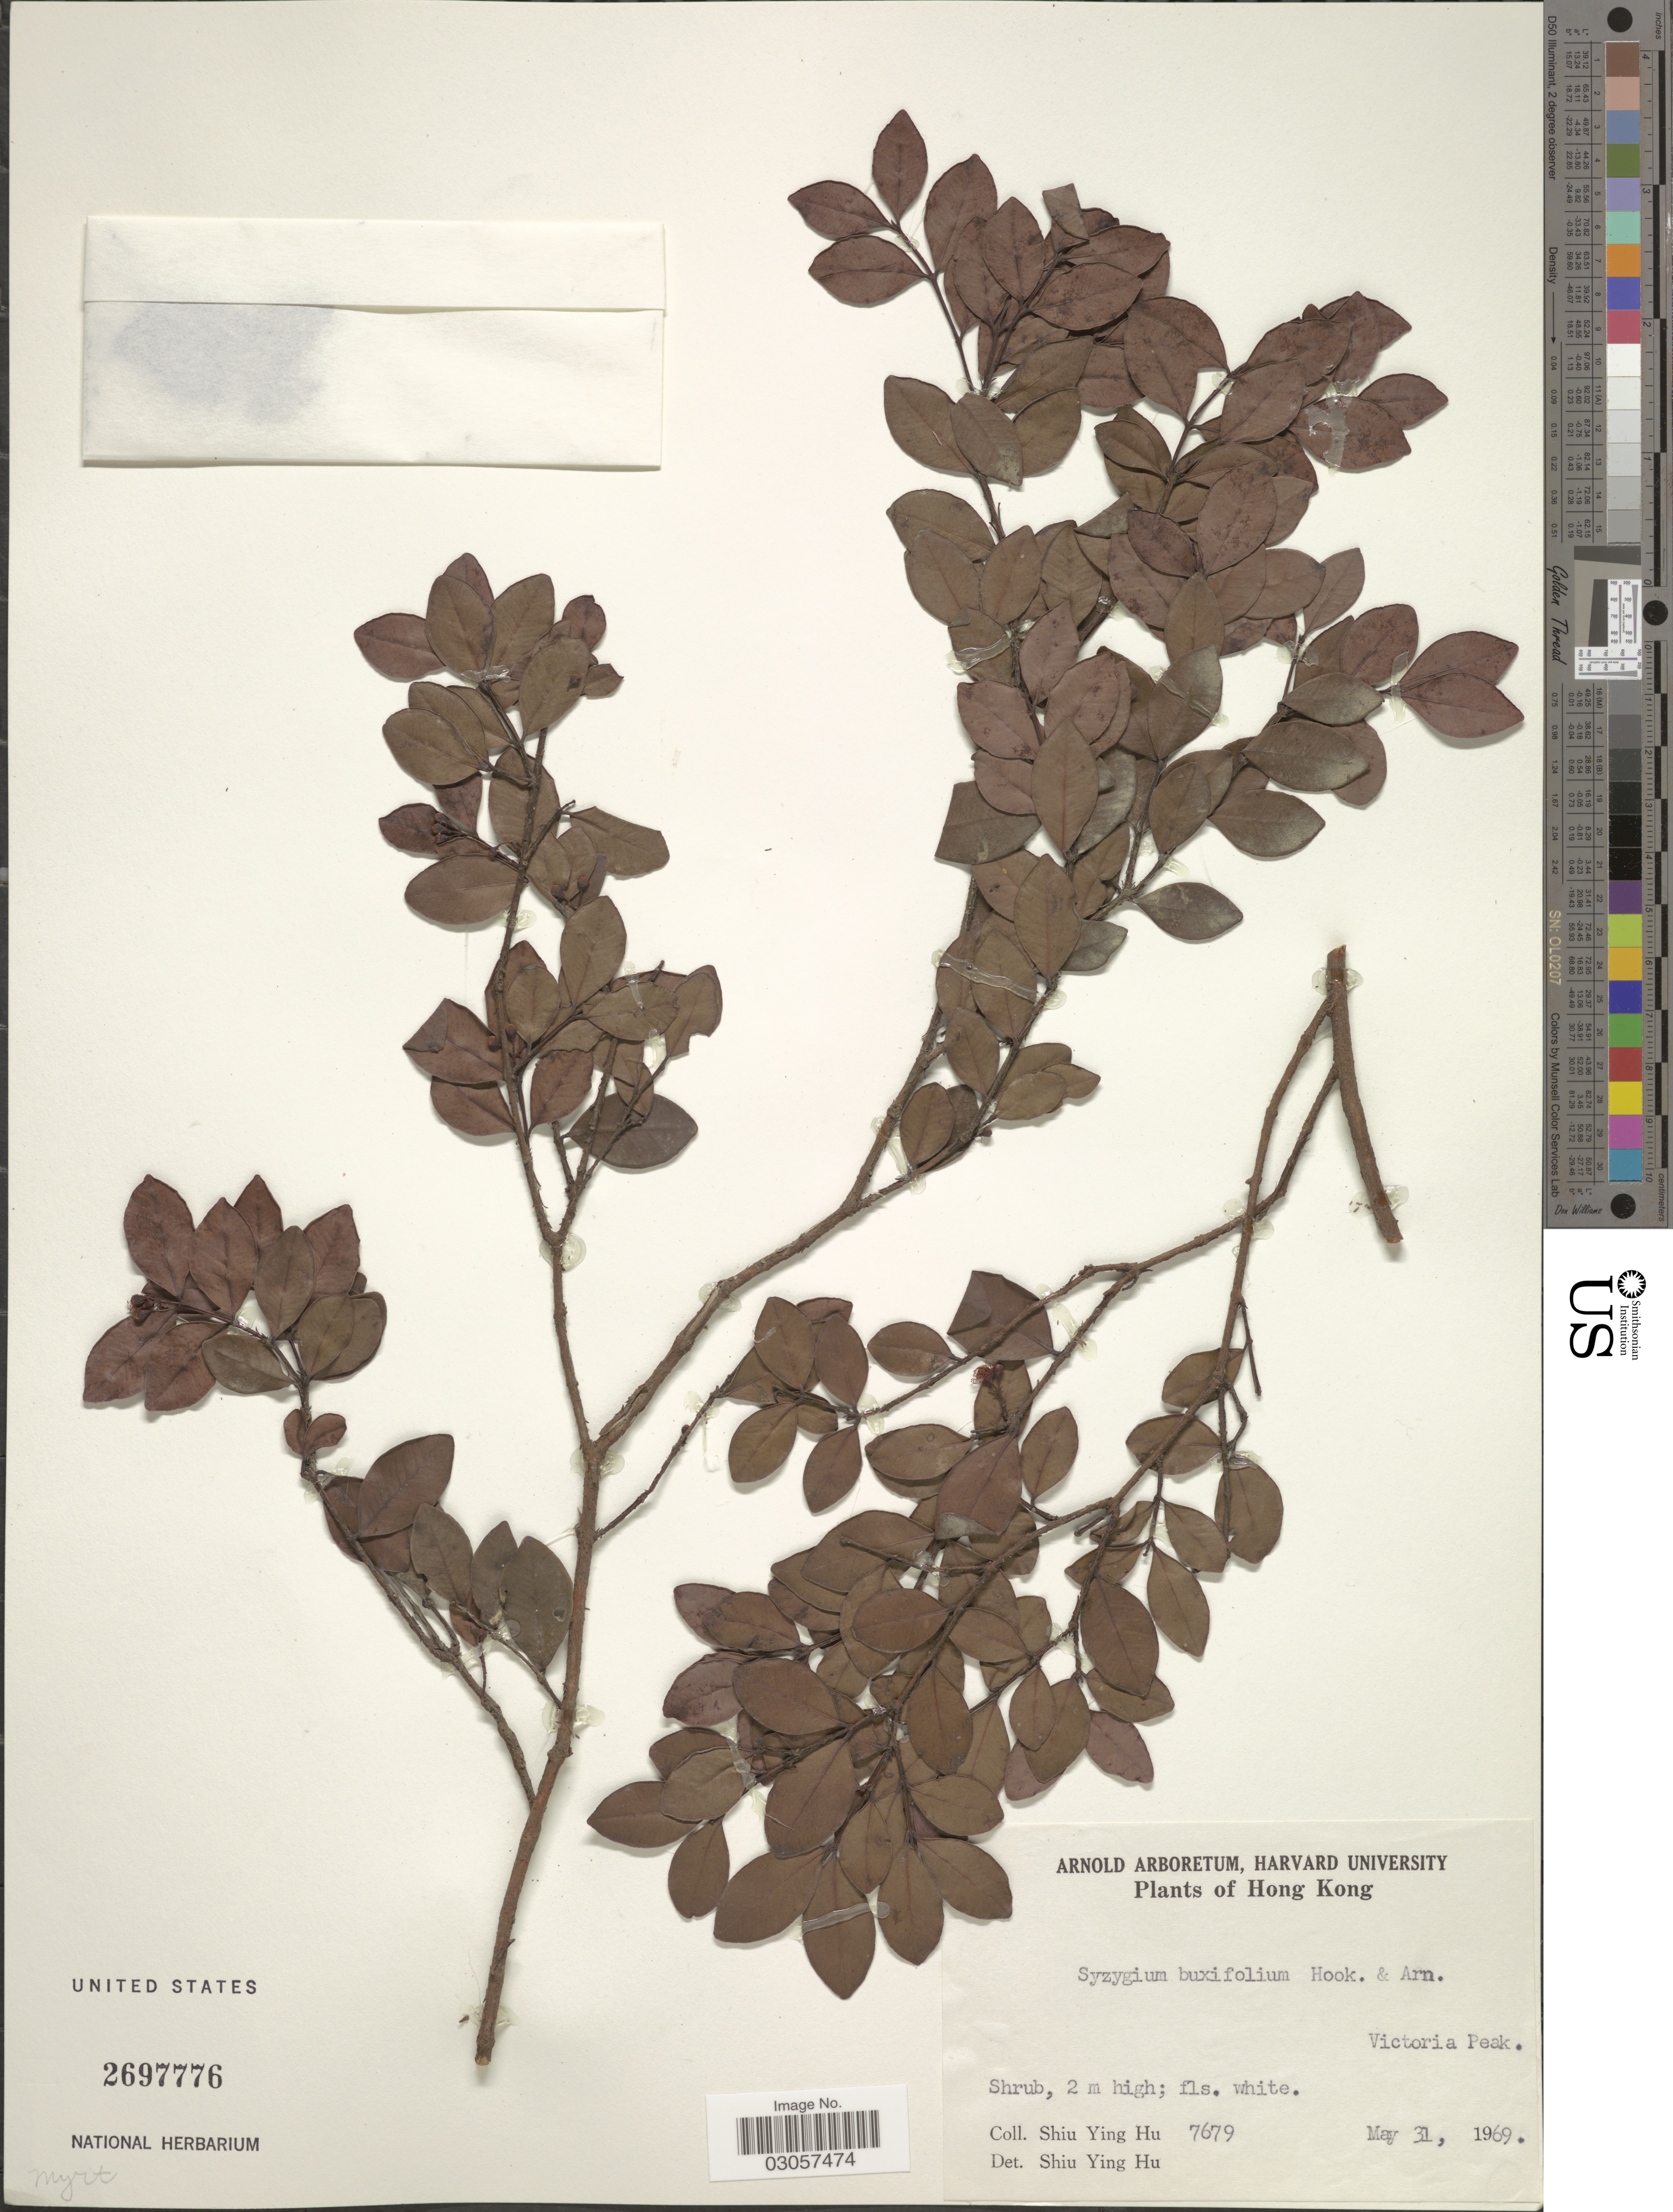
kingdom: Plantae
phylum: Tracheophyta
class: Magnoliopsida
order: Myrtales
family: Myrtaceae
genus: Syzygium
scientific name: Syzygium buxifolium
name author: Hook. & Arn.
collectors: S. Y. Hu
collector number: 7679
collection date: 1969-05-31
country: China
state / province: Hong Kong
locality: Victoria Peak.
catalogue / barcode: US 2697776